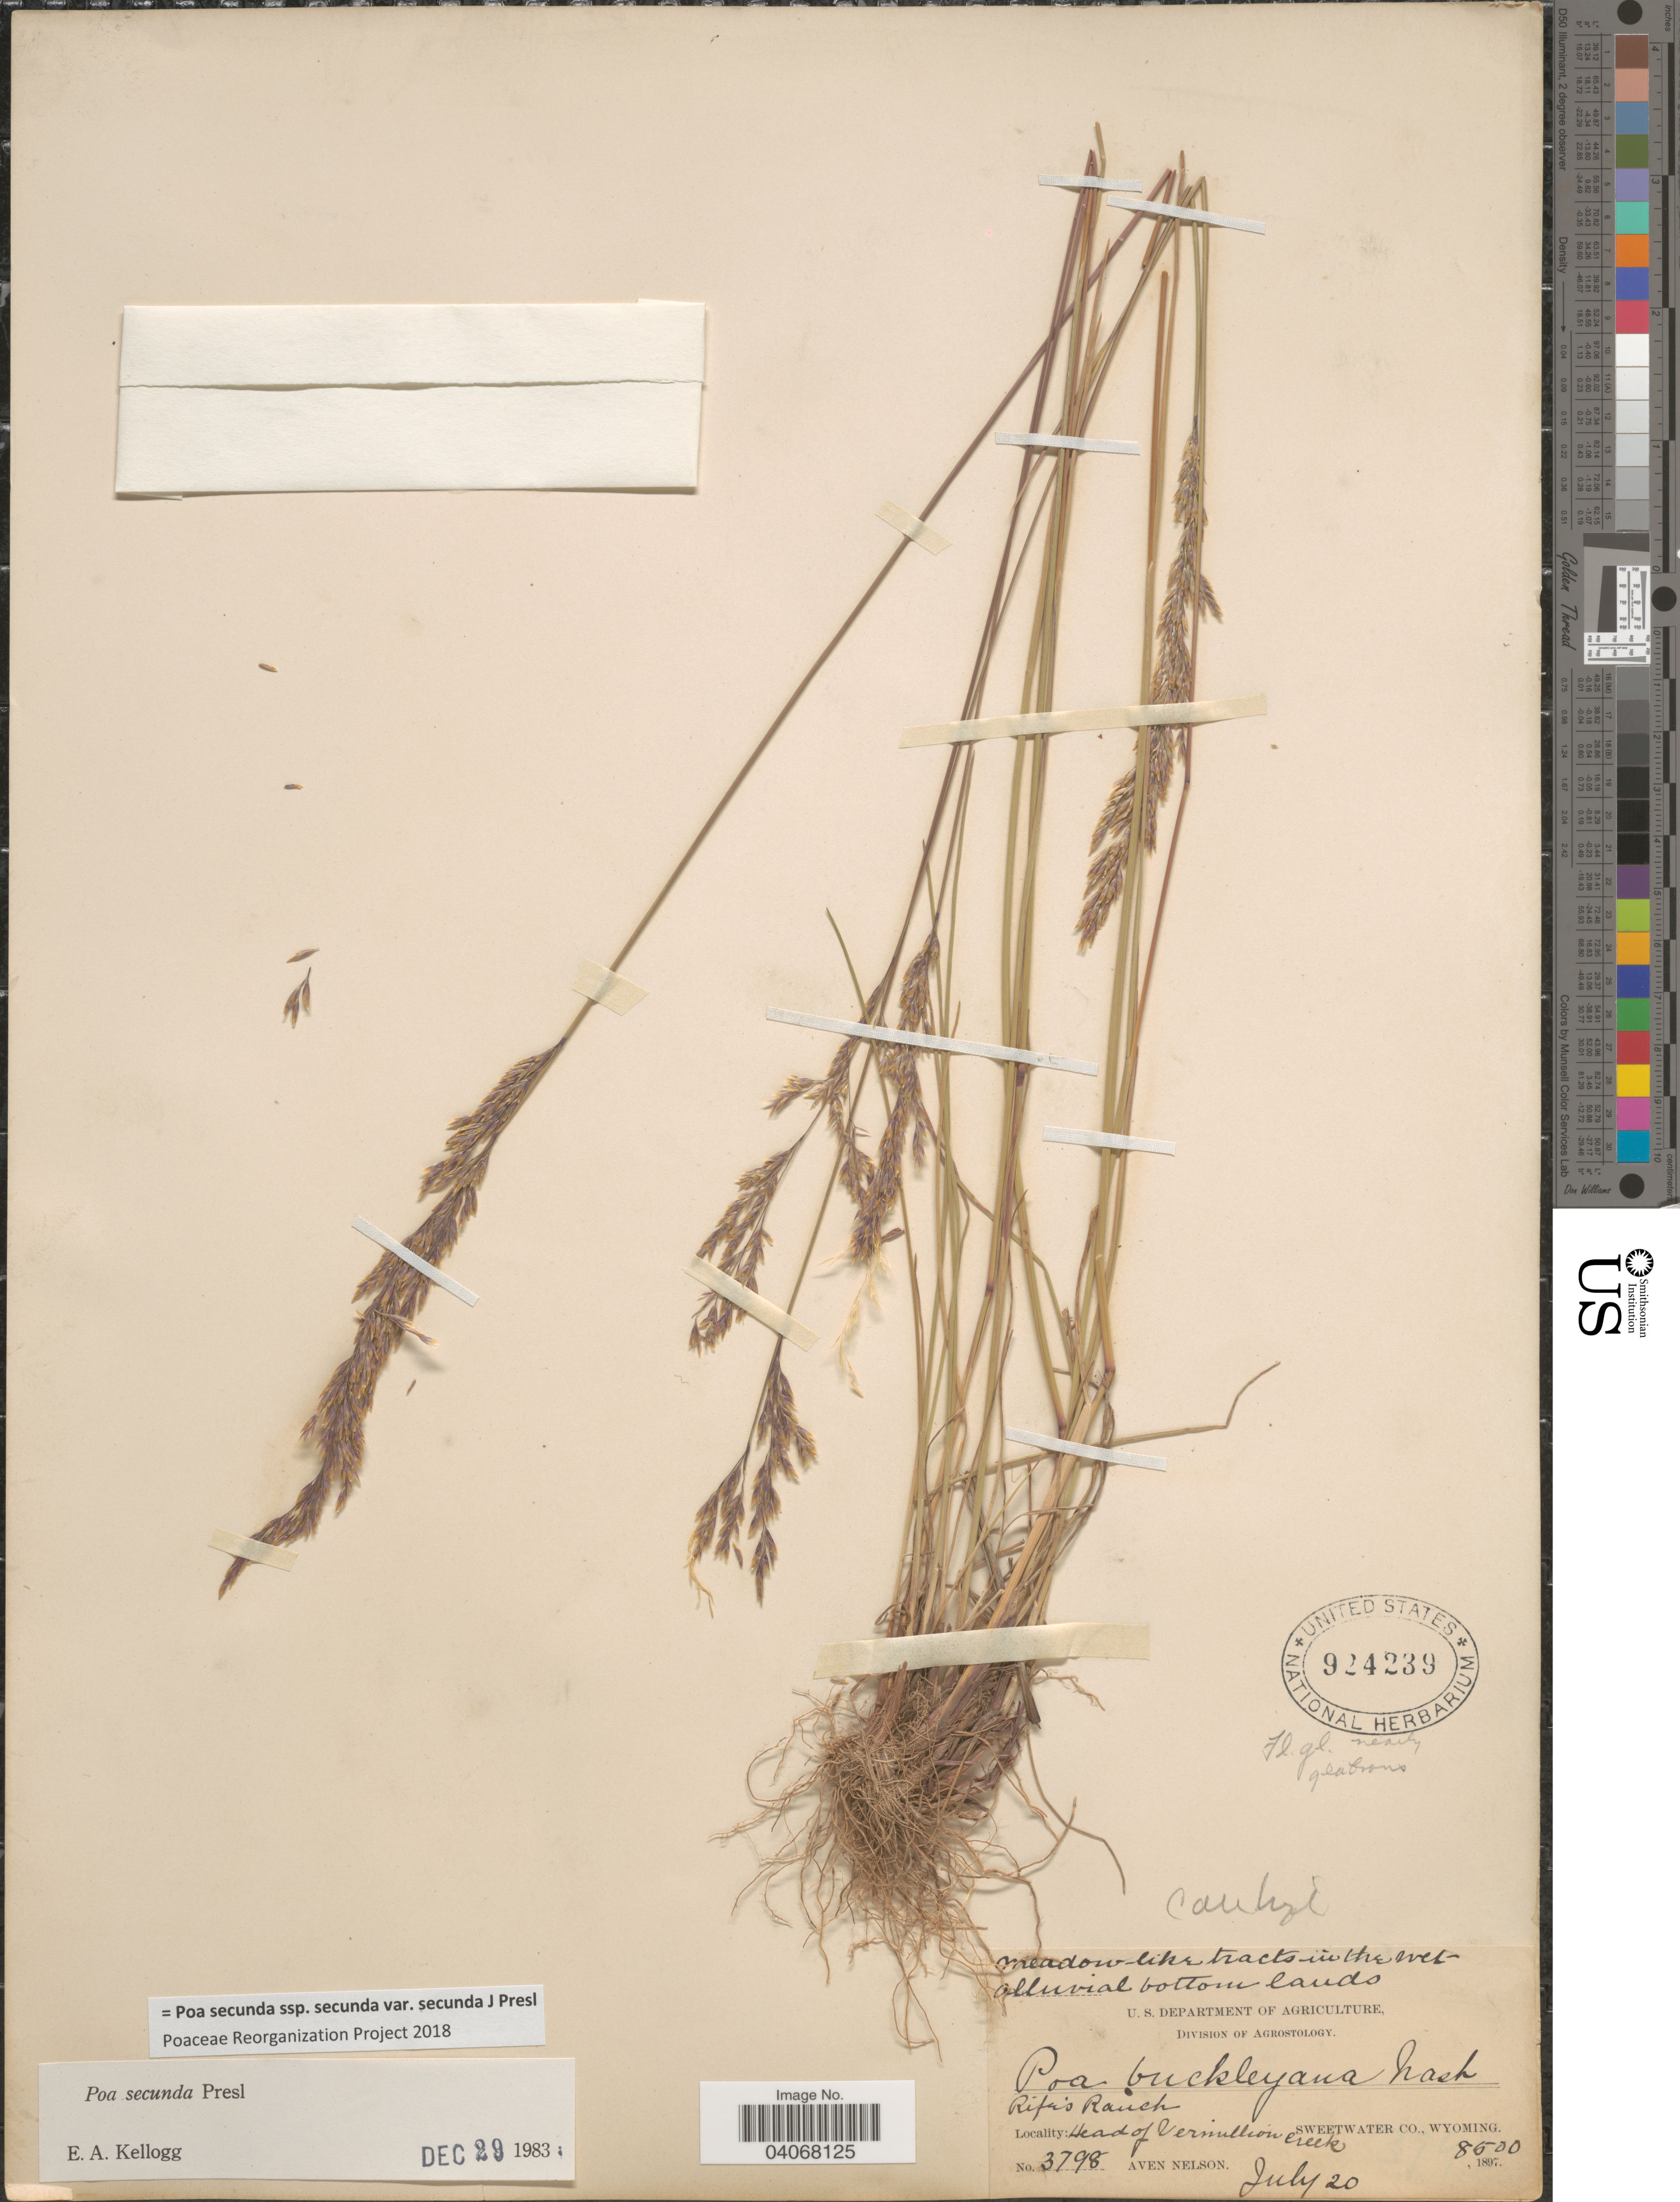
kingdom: Plantae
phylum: Tracheophyta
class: Liliopsida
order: Poales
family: Poaceae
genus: Poa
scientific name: Poa secunda subsp. secunda var. secunda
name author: J. Presl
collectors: A. Nelson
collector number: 3798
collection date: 1897-07-20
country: United States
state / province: Wyoming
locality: Head of Vermillion Creek. Sweetwater Co.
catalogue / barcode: US 924239